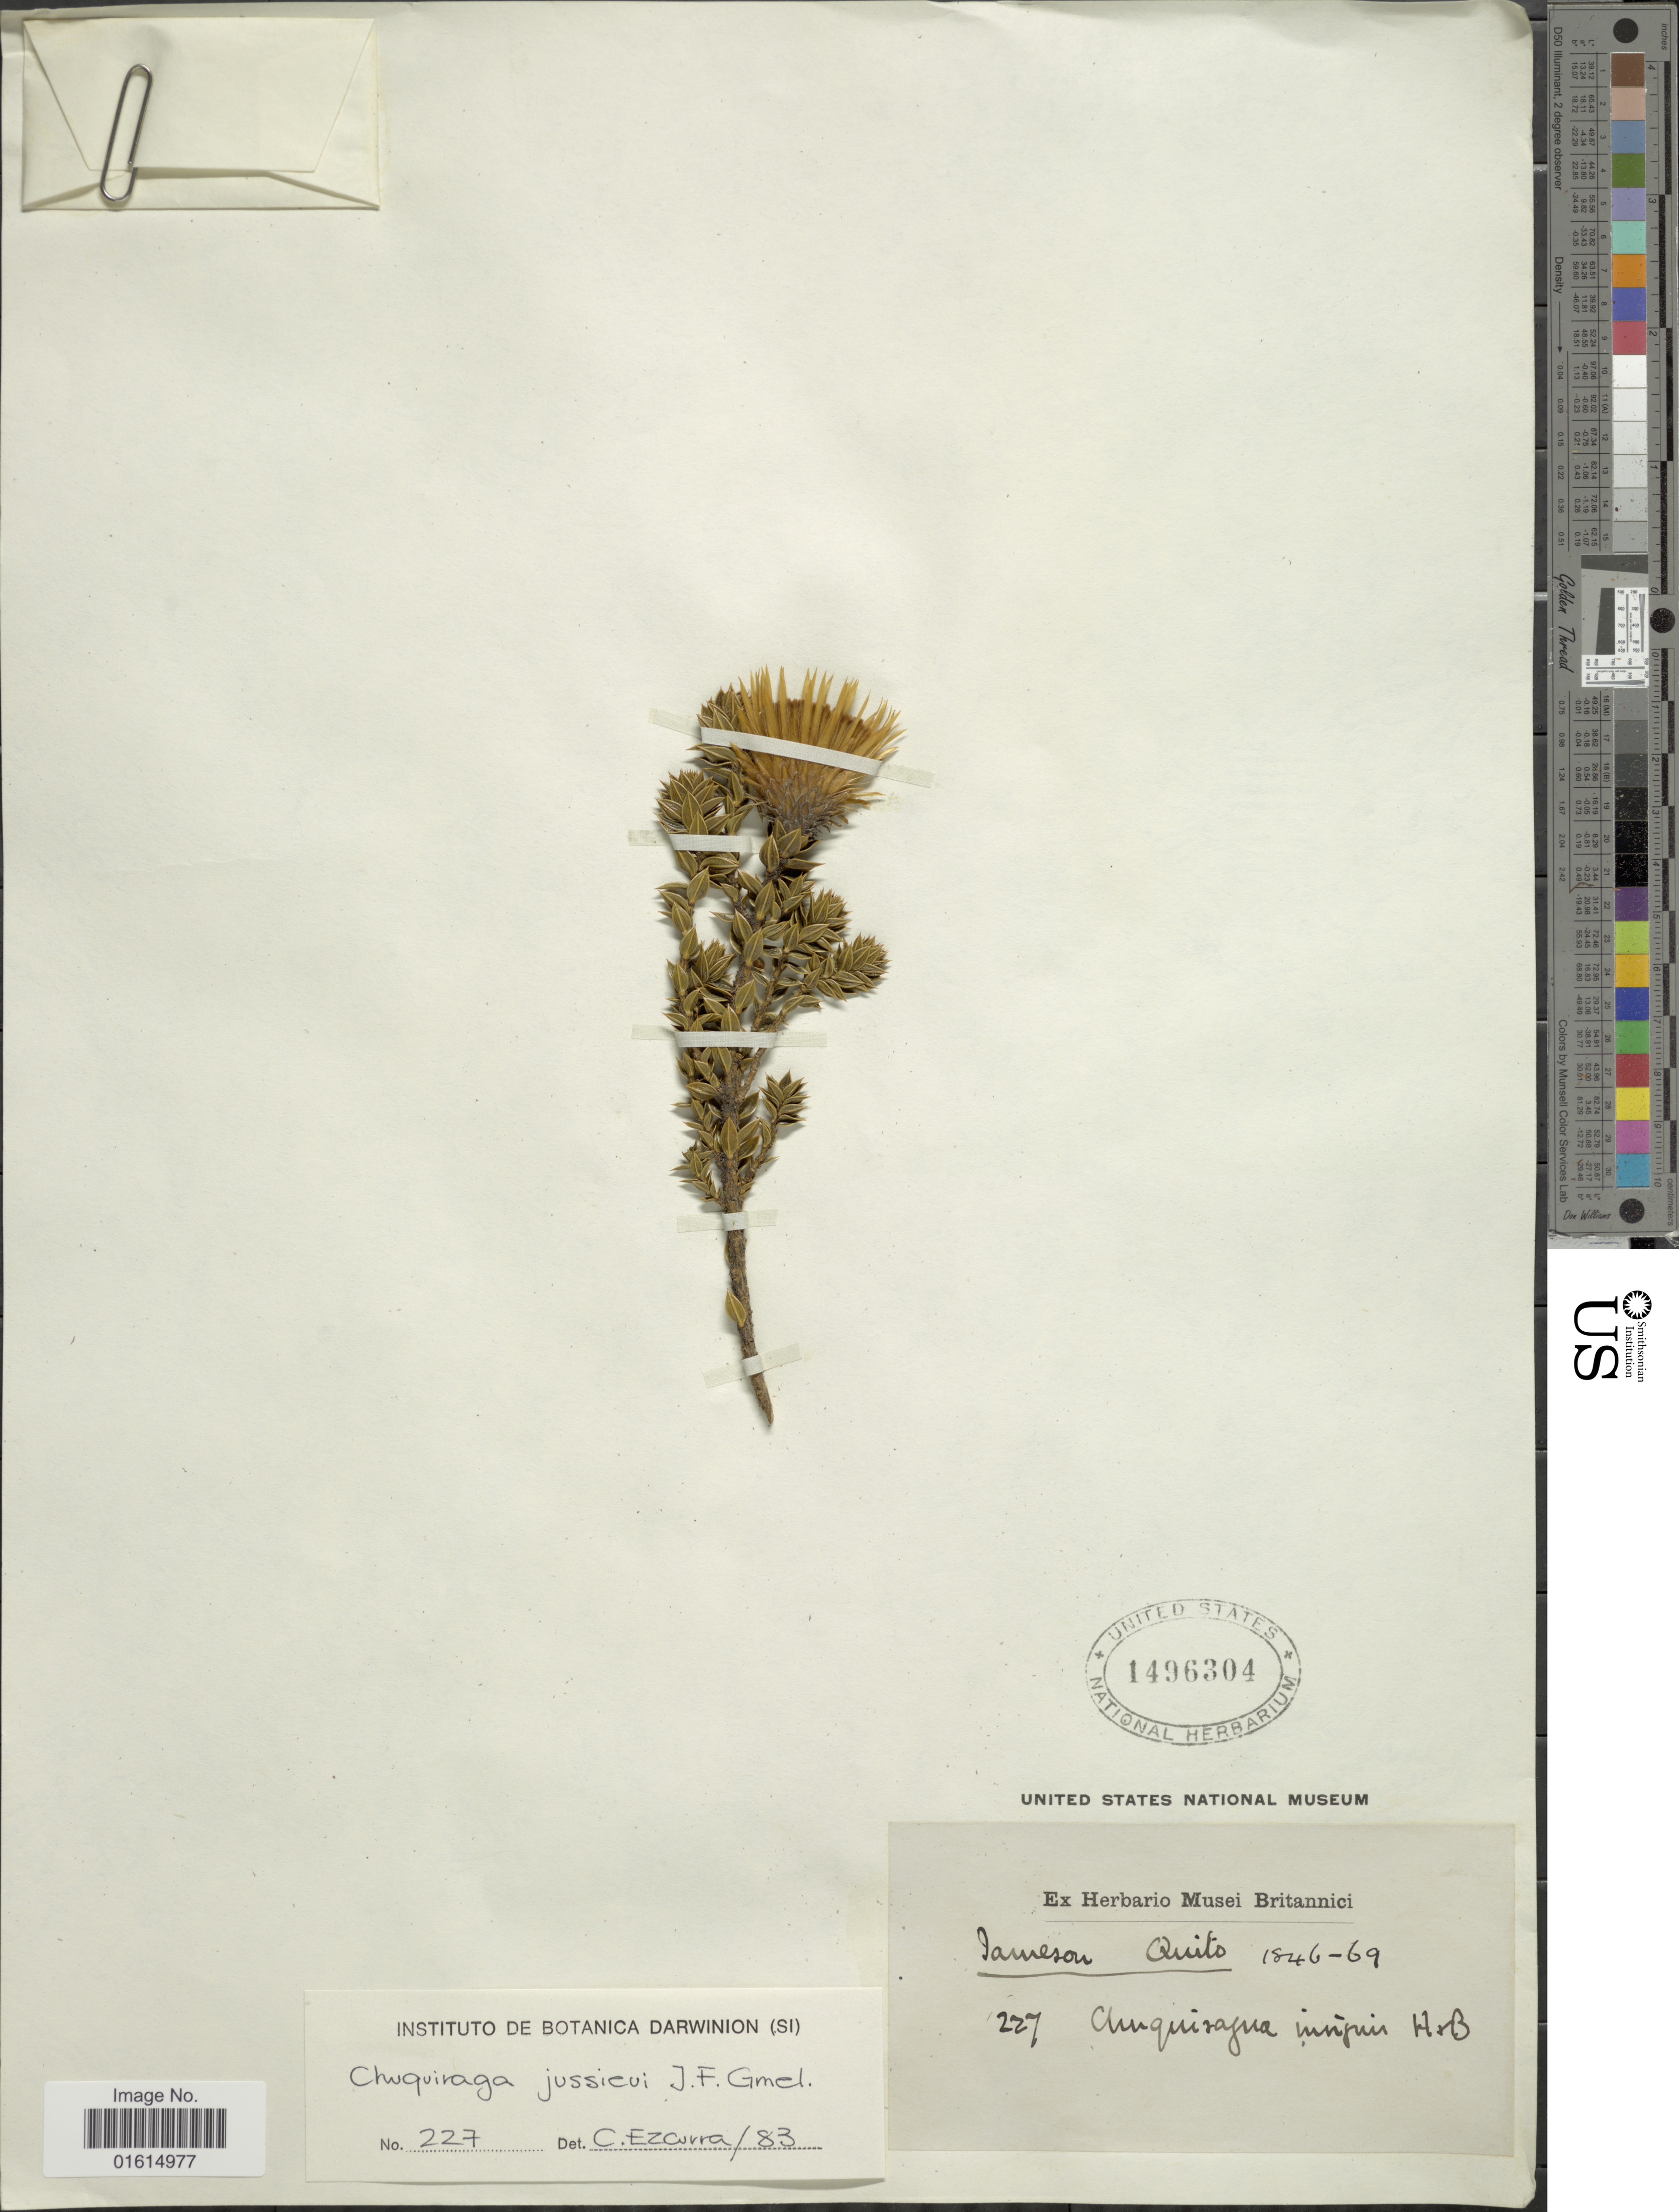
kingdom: Plantae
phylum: Tracheophyta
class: Magnoliopsida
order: Asterales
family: Asteraceae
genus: Chuquiraga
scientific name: Chuquiraga jussieui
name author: J.F. Gmel.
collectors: -- Jameson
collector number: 227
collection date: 1846/1869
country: Ecuador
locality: Quito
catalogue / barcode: US 1496304